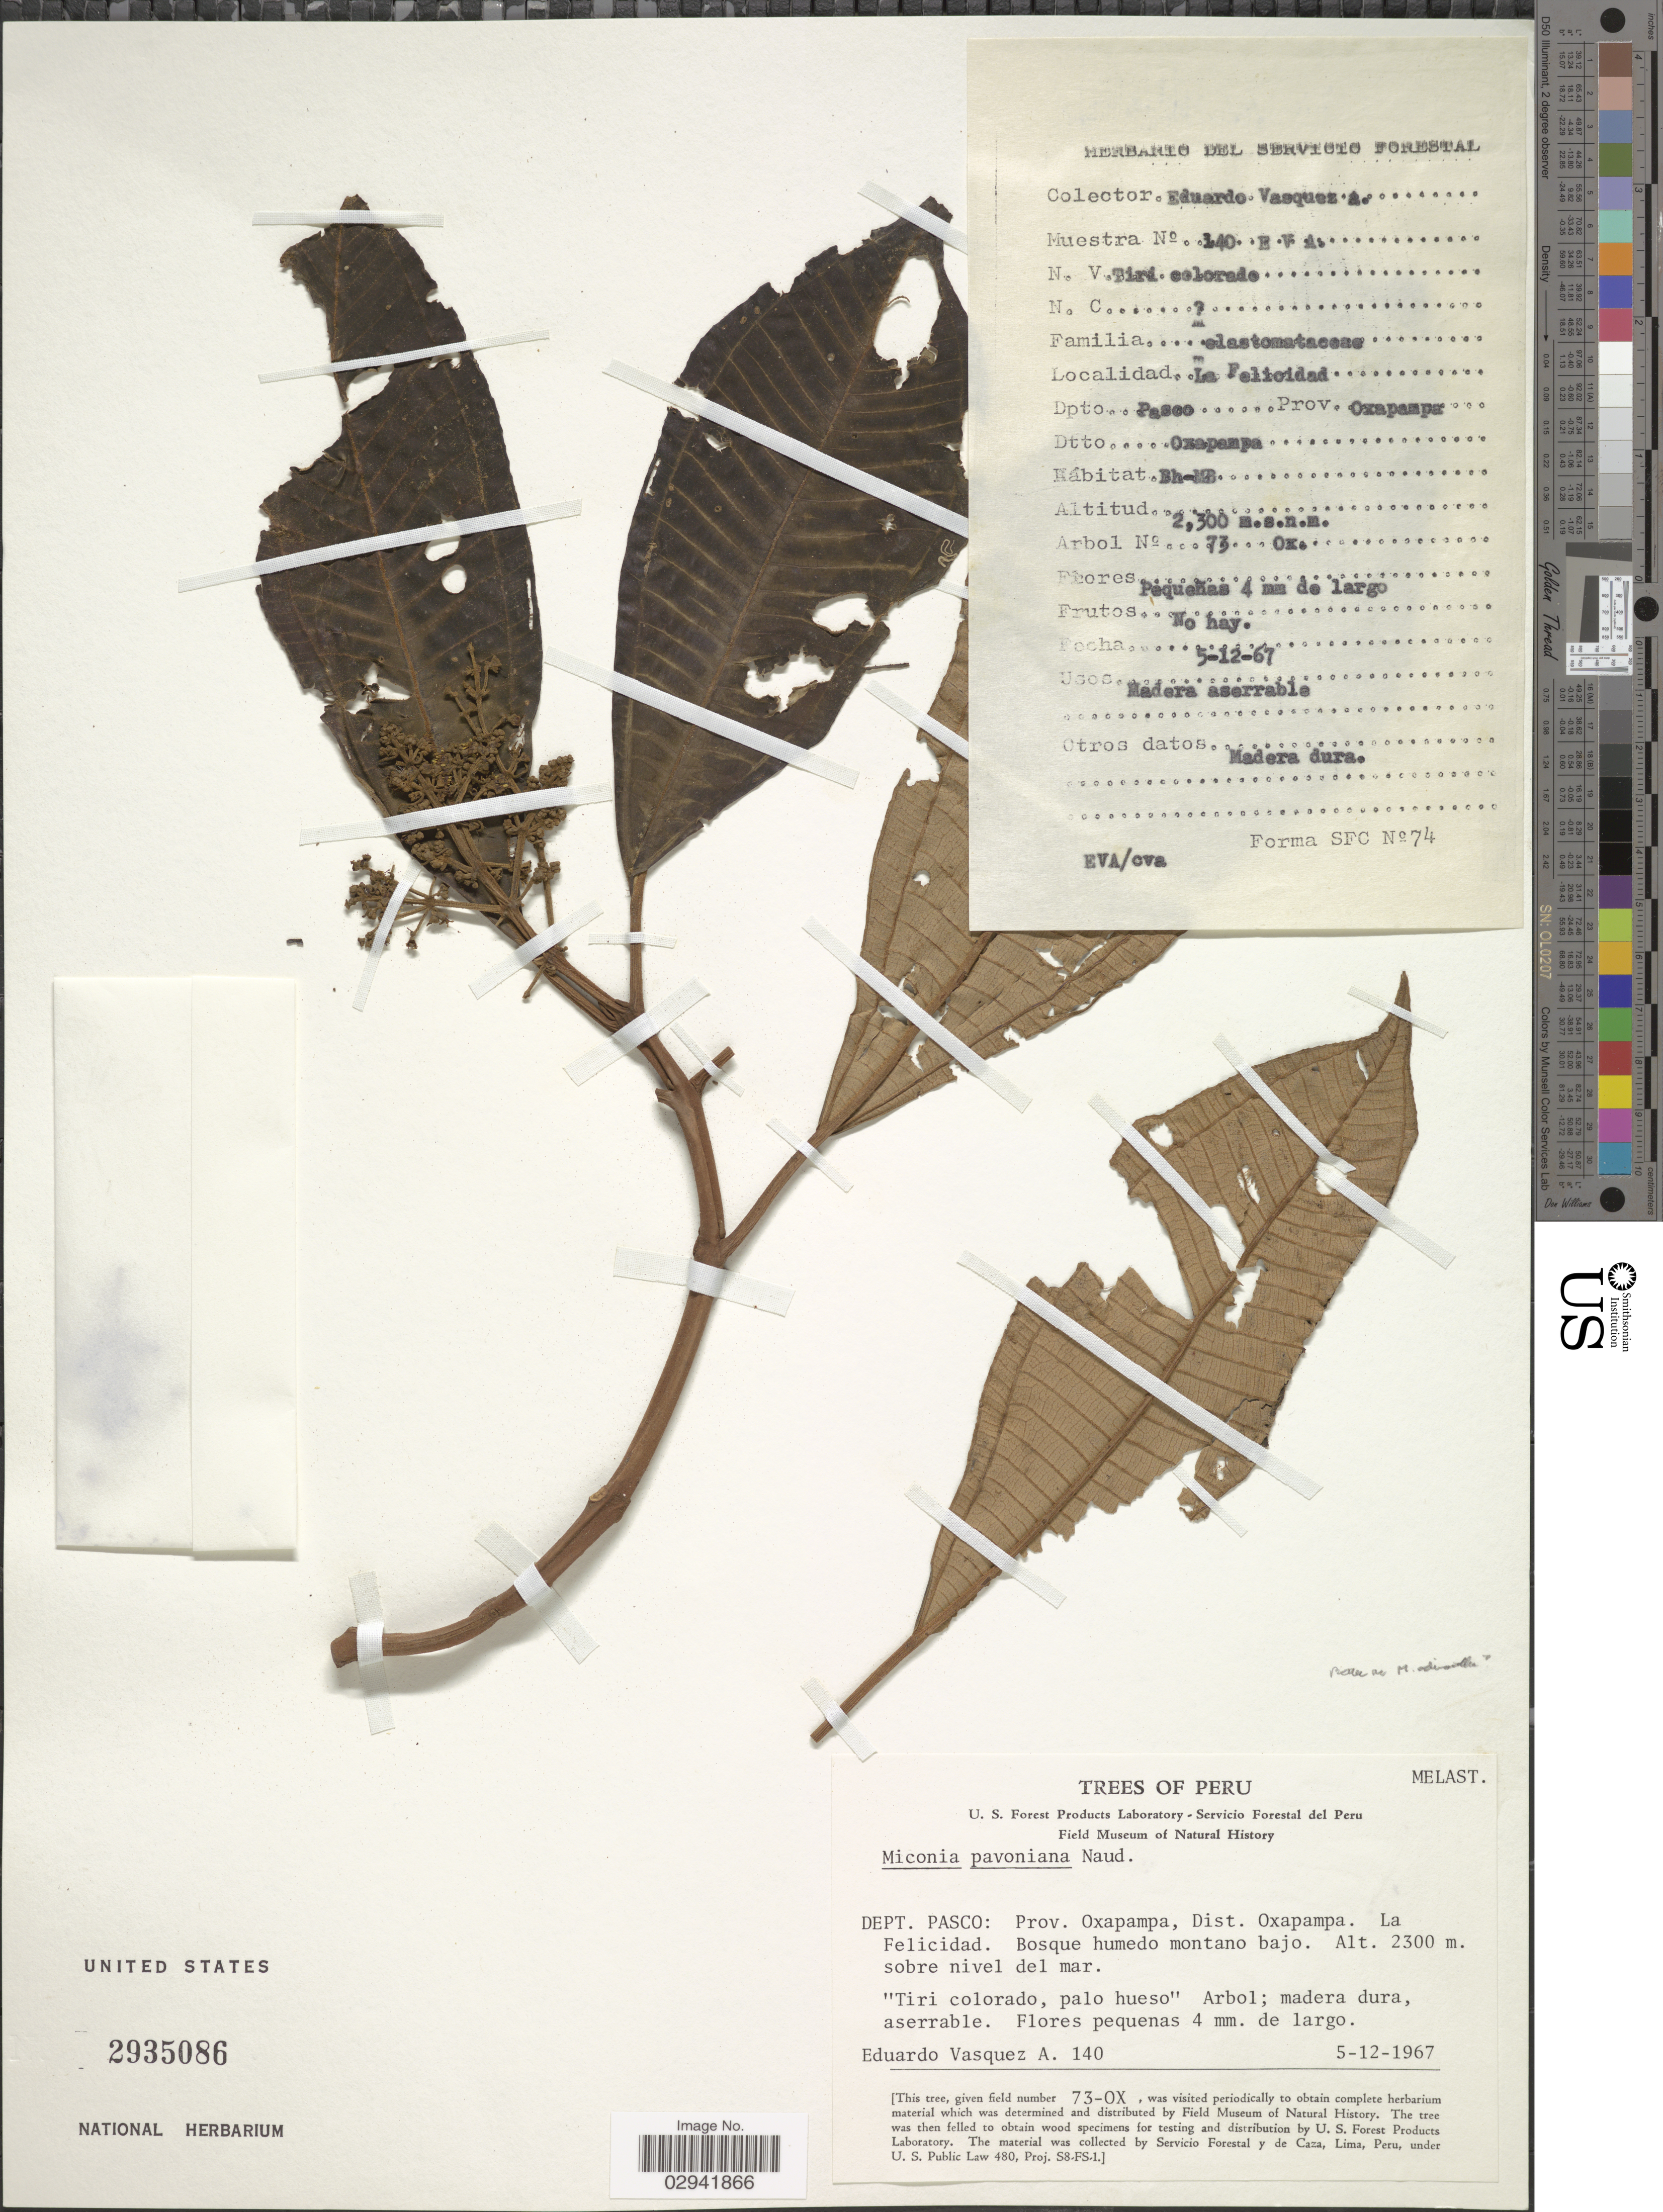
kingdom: Plantae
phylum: Tracheophyta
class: Magnoliopsida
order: Myrtales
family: Melastomataceae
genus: Miconia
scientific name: Miconia pavoniana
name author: Naudin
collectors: E. Vasquez A.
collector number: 140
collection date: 1967-12-05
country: Peru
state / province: Pasco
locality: Dept. Pasco: Prov. Oxapampa, Dist. Oxapampa. La Felicidad.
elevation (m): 2300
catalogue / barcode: US 2935086